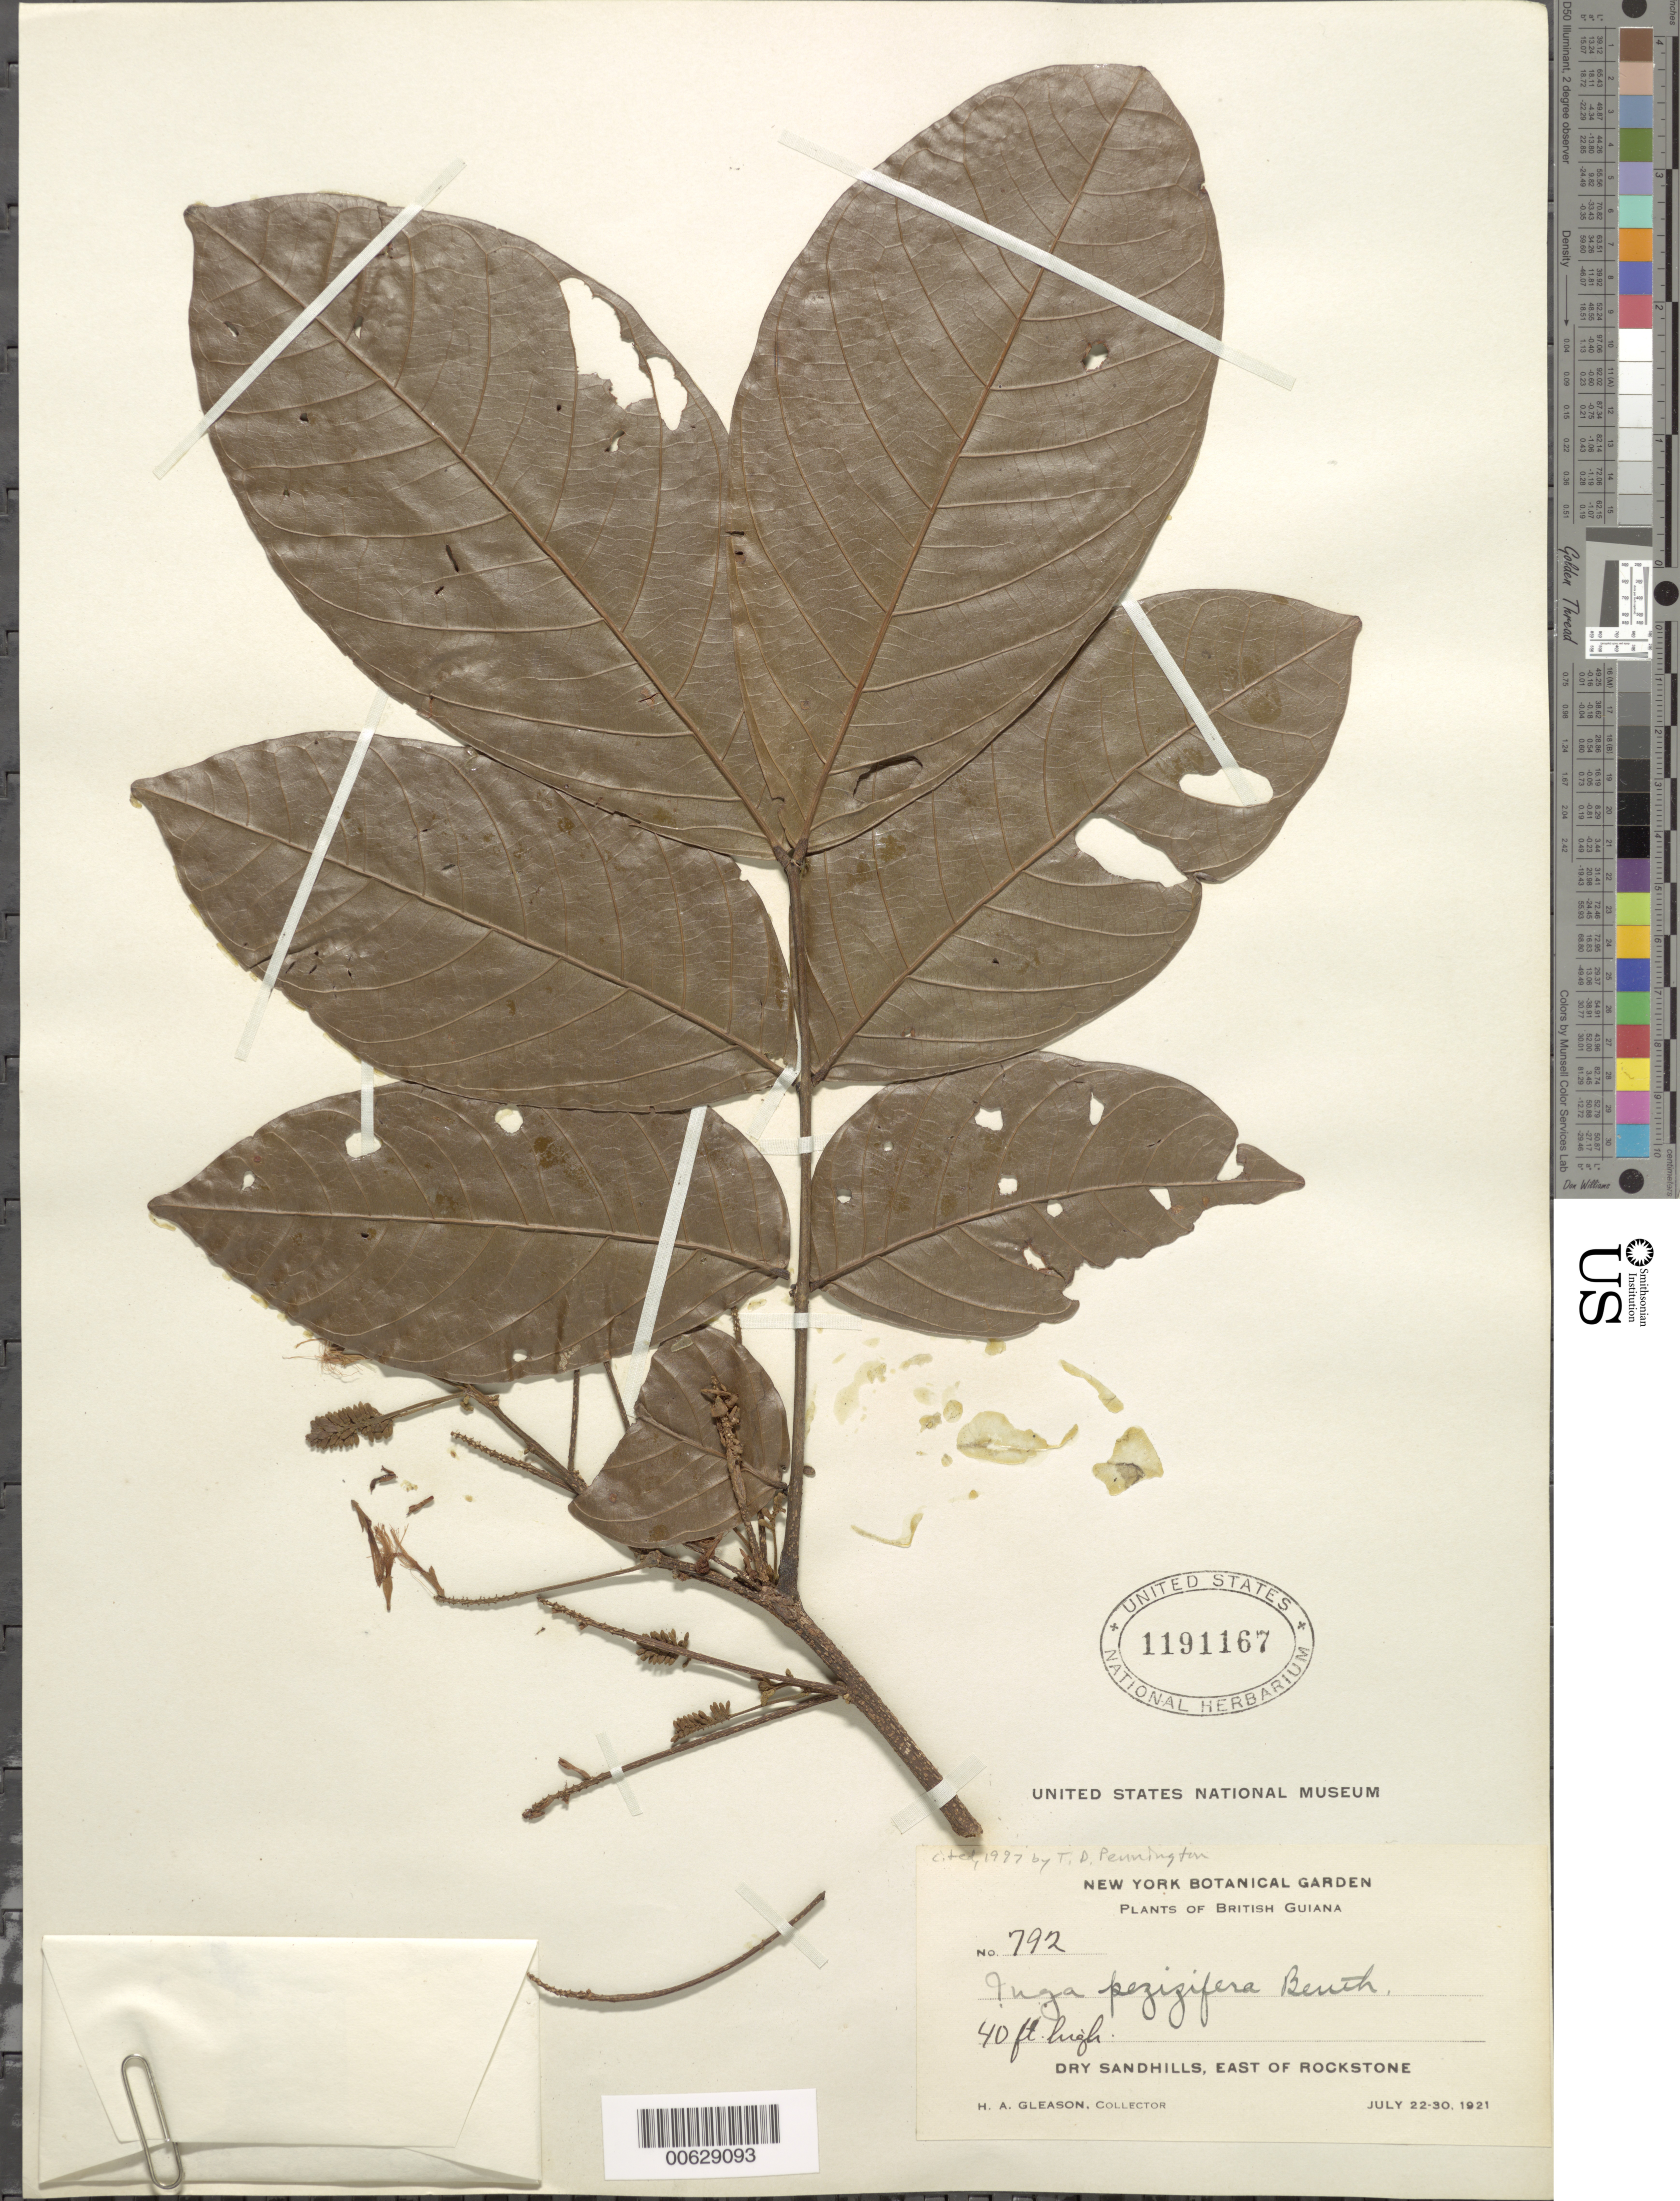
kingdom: Plantae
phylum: Tracheophyta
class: Magnoliopsida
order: Fabales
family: Fabaceae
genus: Inga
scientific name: Inga pezizifera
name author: Benth.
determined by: Pennington, T. D., (K)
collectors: H. A. Gleason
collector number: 792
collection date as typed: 22-Jul-21 to 30-Jul-21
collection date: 1921-07-22/1921-07-30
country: Guyana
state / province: U. Demerara-Berbice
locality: Rockstone, E of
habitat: Dry sandhills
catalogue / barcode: US 1191167